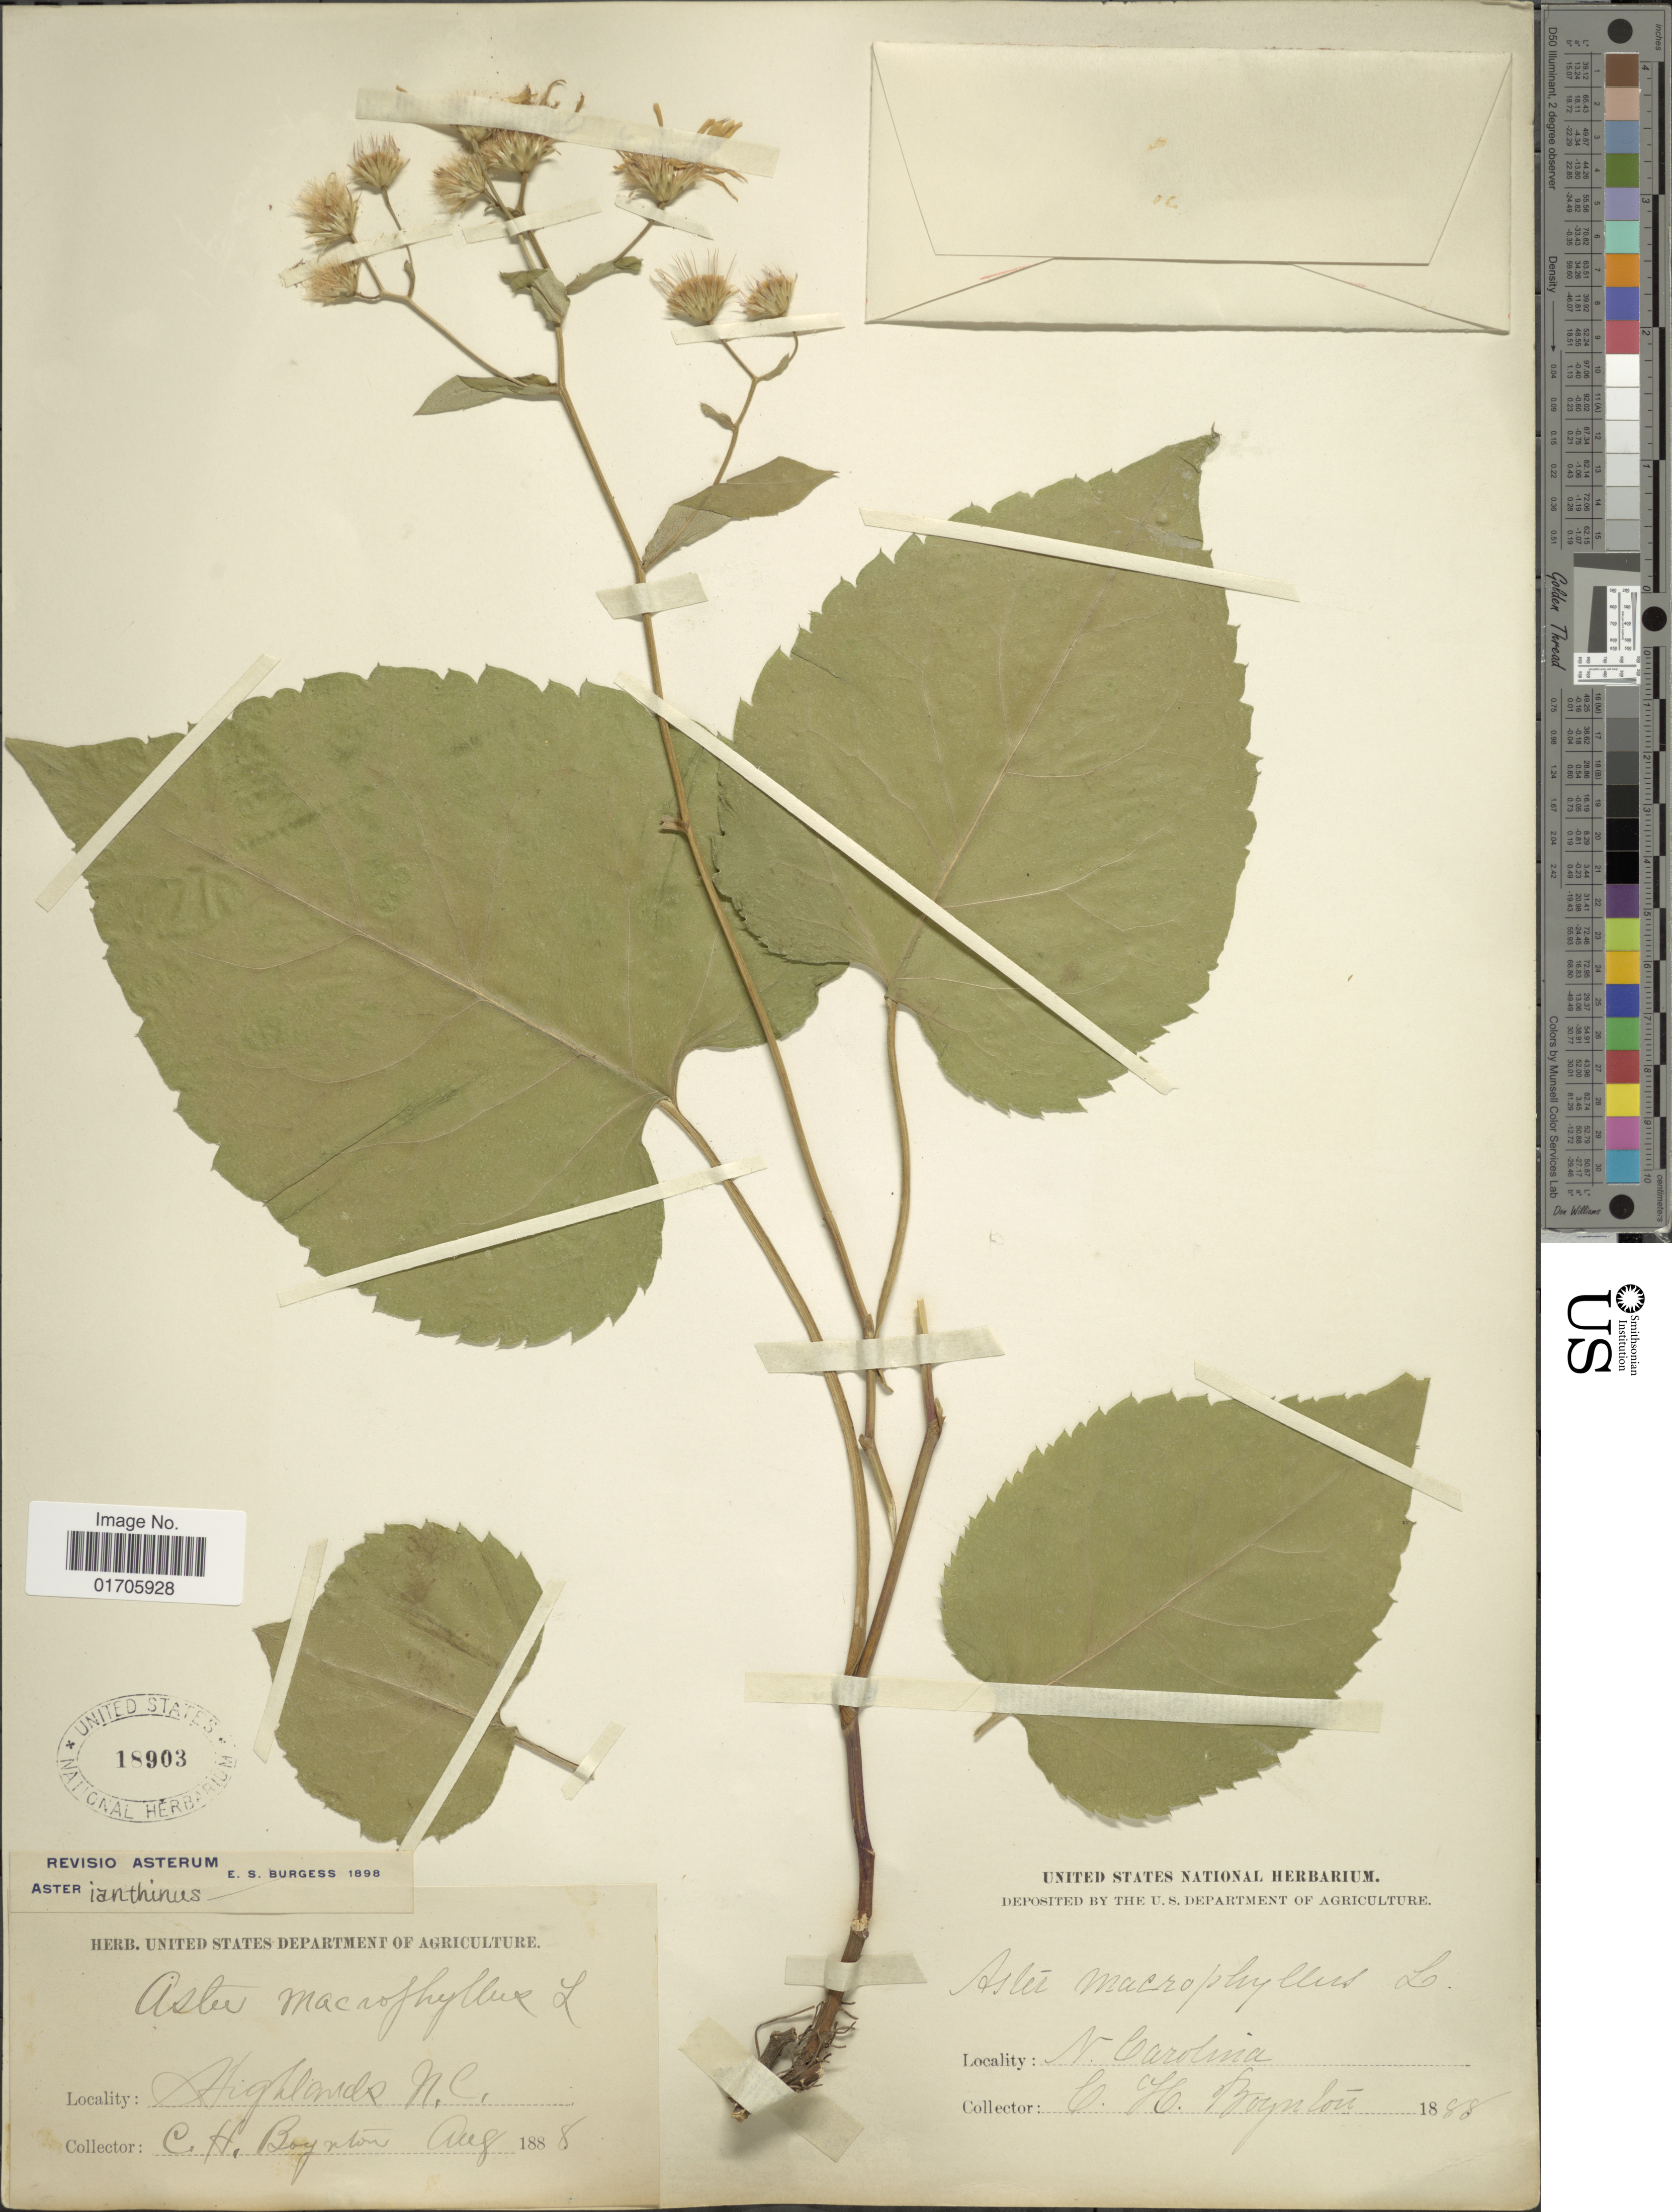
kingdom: Plantae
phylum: Tracheophyta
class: Magnoliopsida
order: Asterales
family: Asteraceae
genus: Eurybia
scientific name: Eurybia macrophylla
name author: (L.) Cass.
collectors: C. Boynton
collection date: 1888-08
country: United States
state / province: North Carolina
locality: Highlands, N.C. N. Carolina.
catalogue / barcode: US 18903